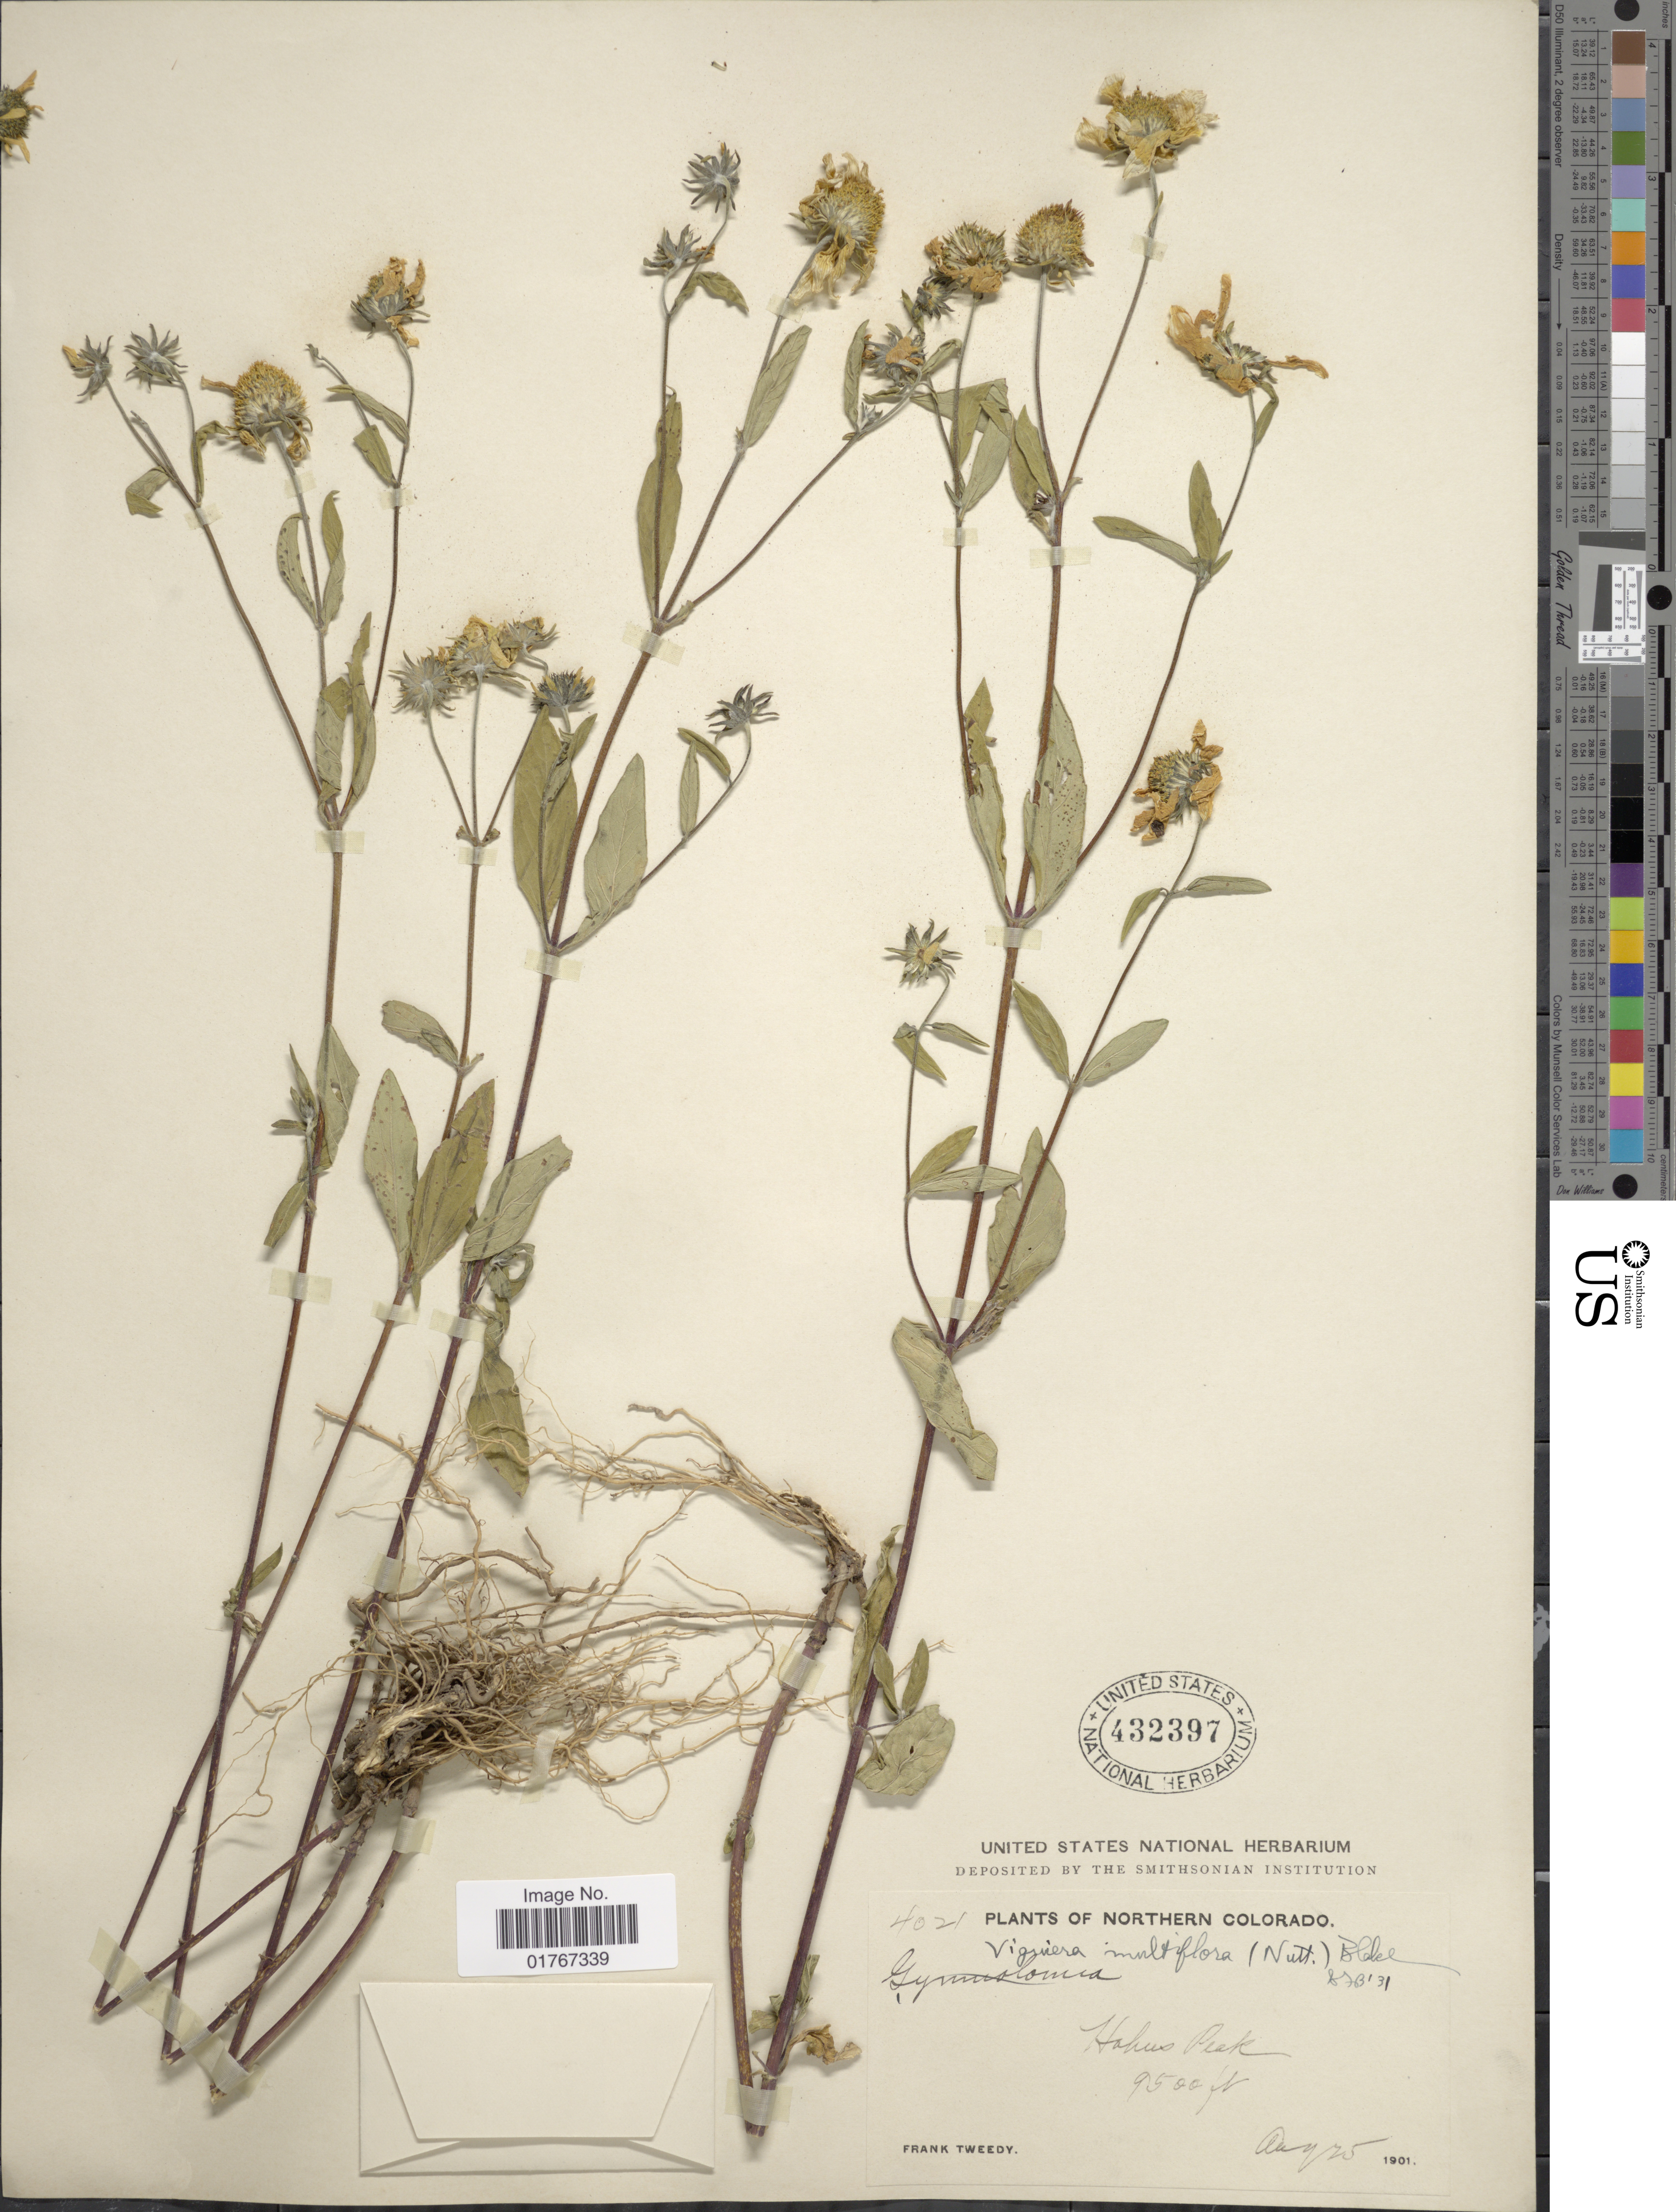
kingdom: Plantae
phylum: Tracheophyta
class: Magnoliopsida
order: Asterales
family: Asteraceae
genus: Heliomeris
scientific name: Heliomeris multiflora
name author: Nutt.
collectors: F. Tweedy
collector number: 4021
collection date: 1901-08-25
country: United States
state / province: Colorado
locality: Northern Colorado, Hahns Peak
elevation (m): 2896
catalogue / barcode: US 432397